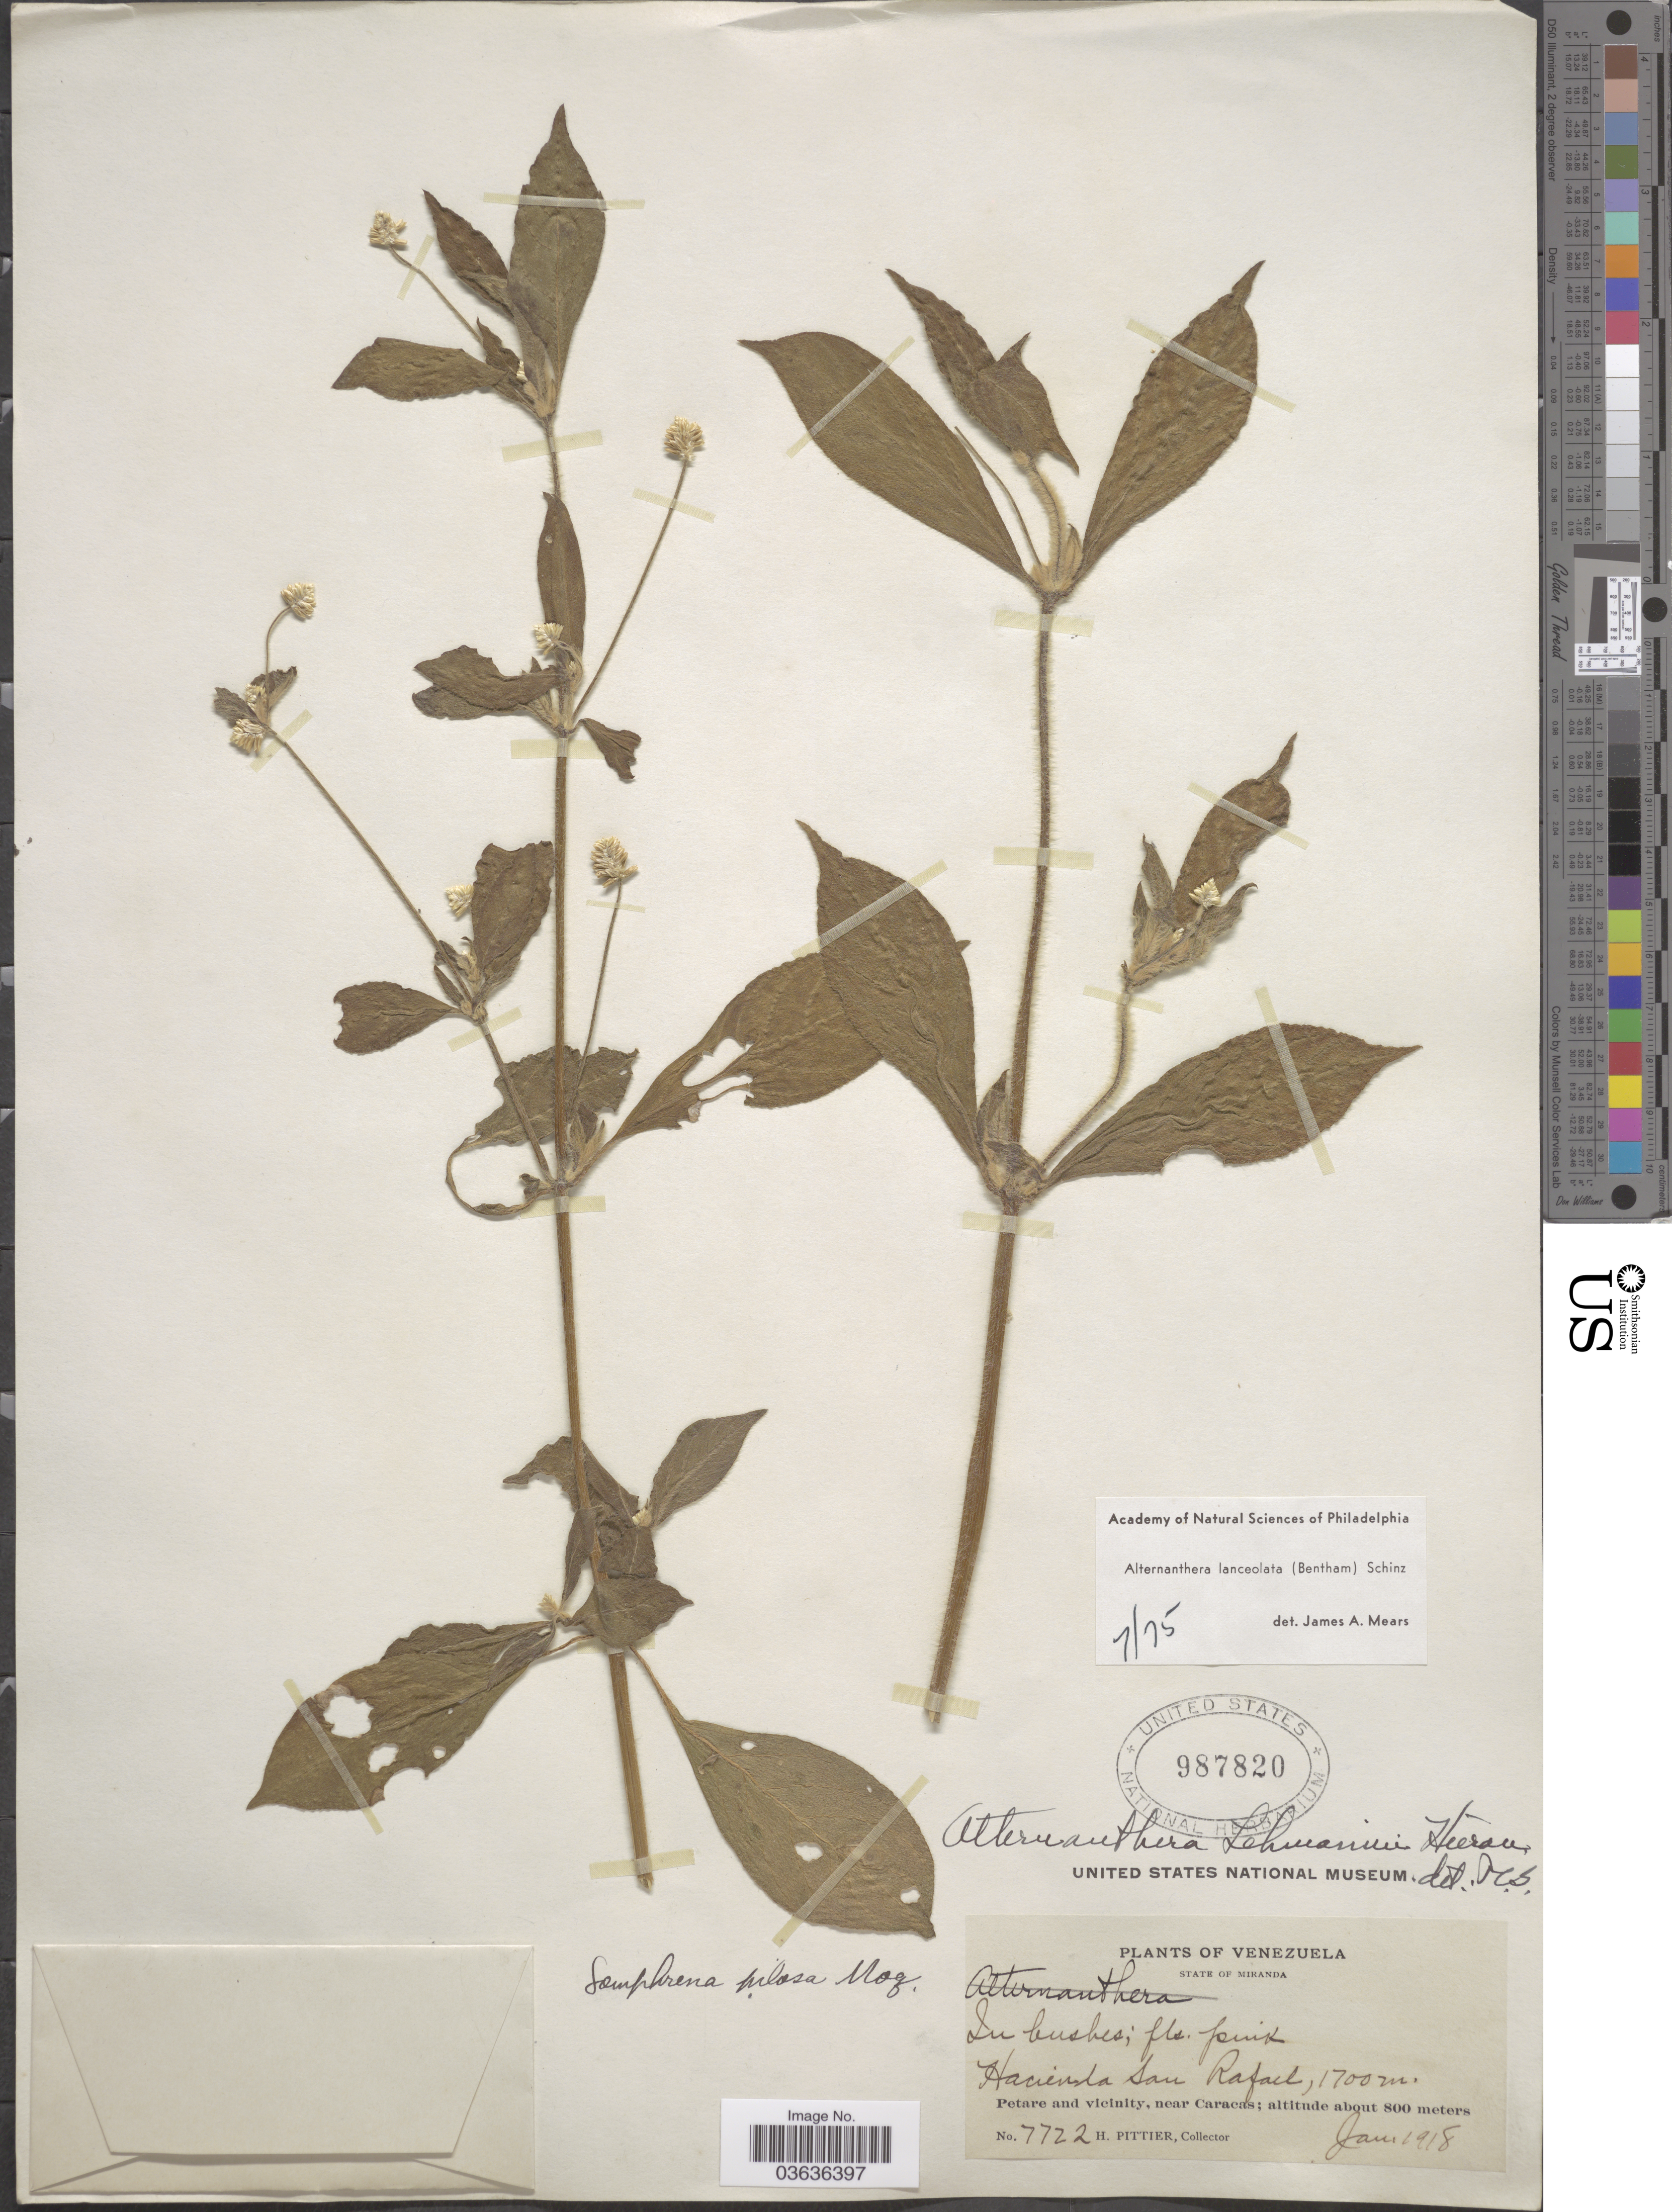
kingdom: Plantae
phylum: Tracheophyta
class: Magnoliopsida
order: Caryophyllales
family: Amaranthaceae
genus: Alternanthera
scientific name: Alternanthera lanceolata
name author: (Benth.) Schinz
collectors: H. F. Pittier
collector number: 7722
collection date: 1918-01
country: Venezuela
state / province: Miranda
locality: Hacienda San Rafael, Petare and vicinity, near Caracas.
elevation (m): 1700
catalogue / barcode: US 987820